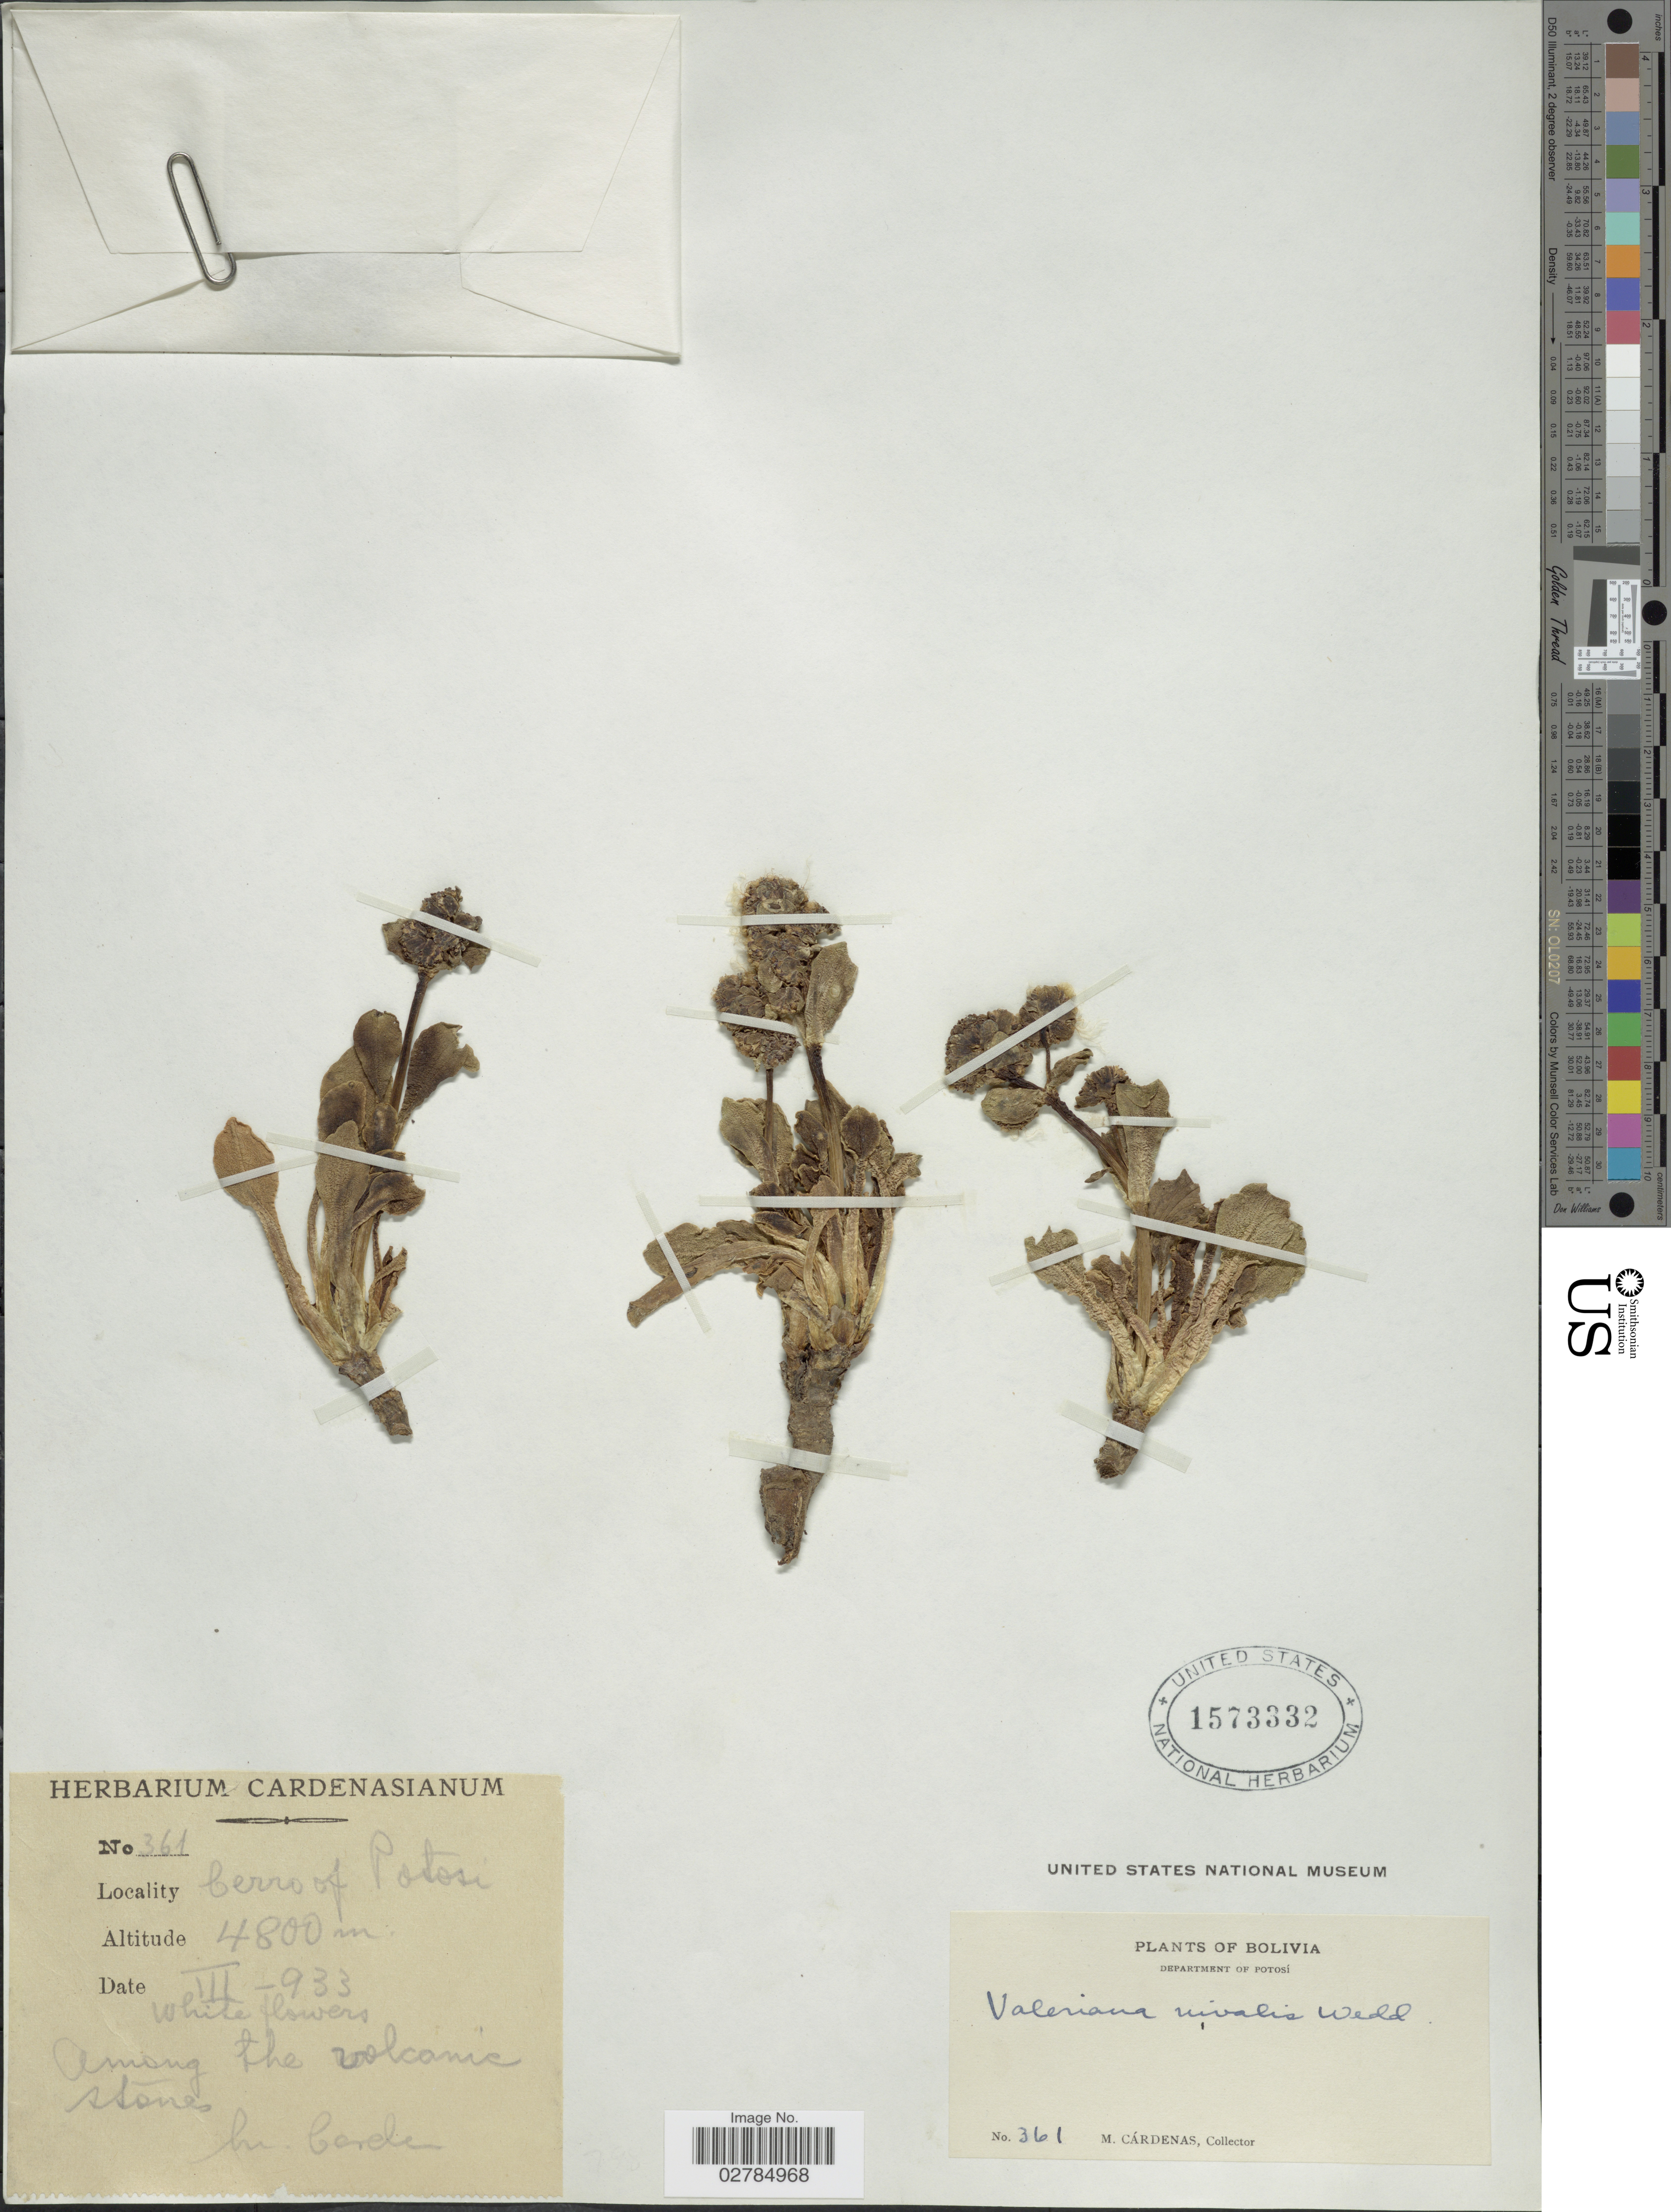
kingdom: Plantae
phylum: Tracheophyta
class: Magnoliopsida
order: Dipsacales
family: Caprifoliaceae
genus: Valeriana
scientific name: Valeriana nivalis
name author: Wedd.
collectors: M. Cárdenas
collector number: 361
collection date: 1933-02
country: Bolivia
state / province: Potosi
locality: Department of Potosí. Cerro of Potosi.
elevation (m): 4800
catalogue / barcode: US 1573332